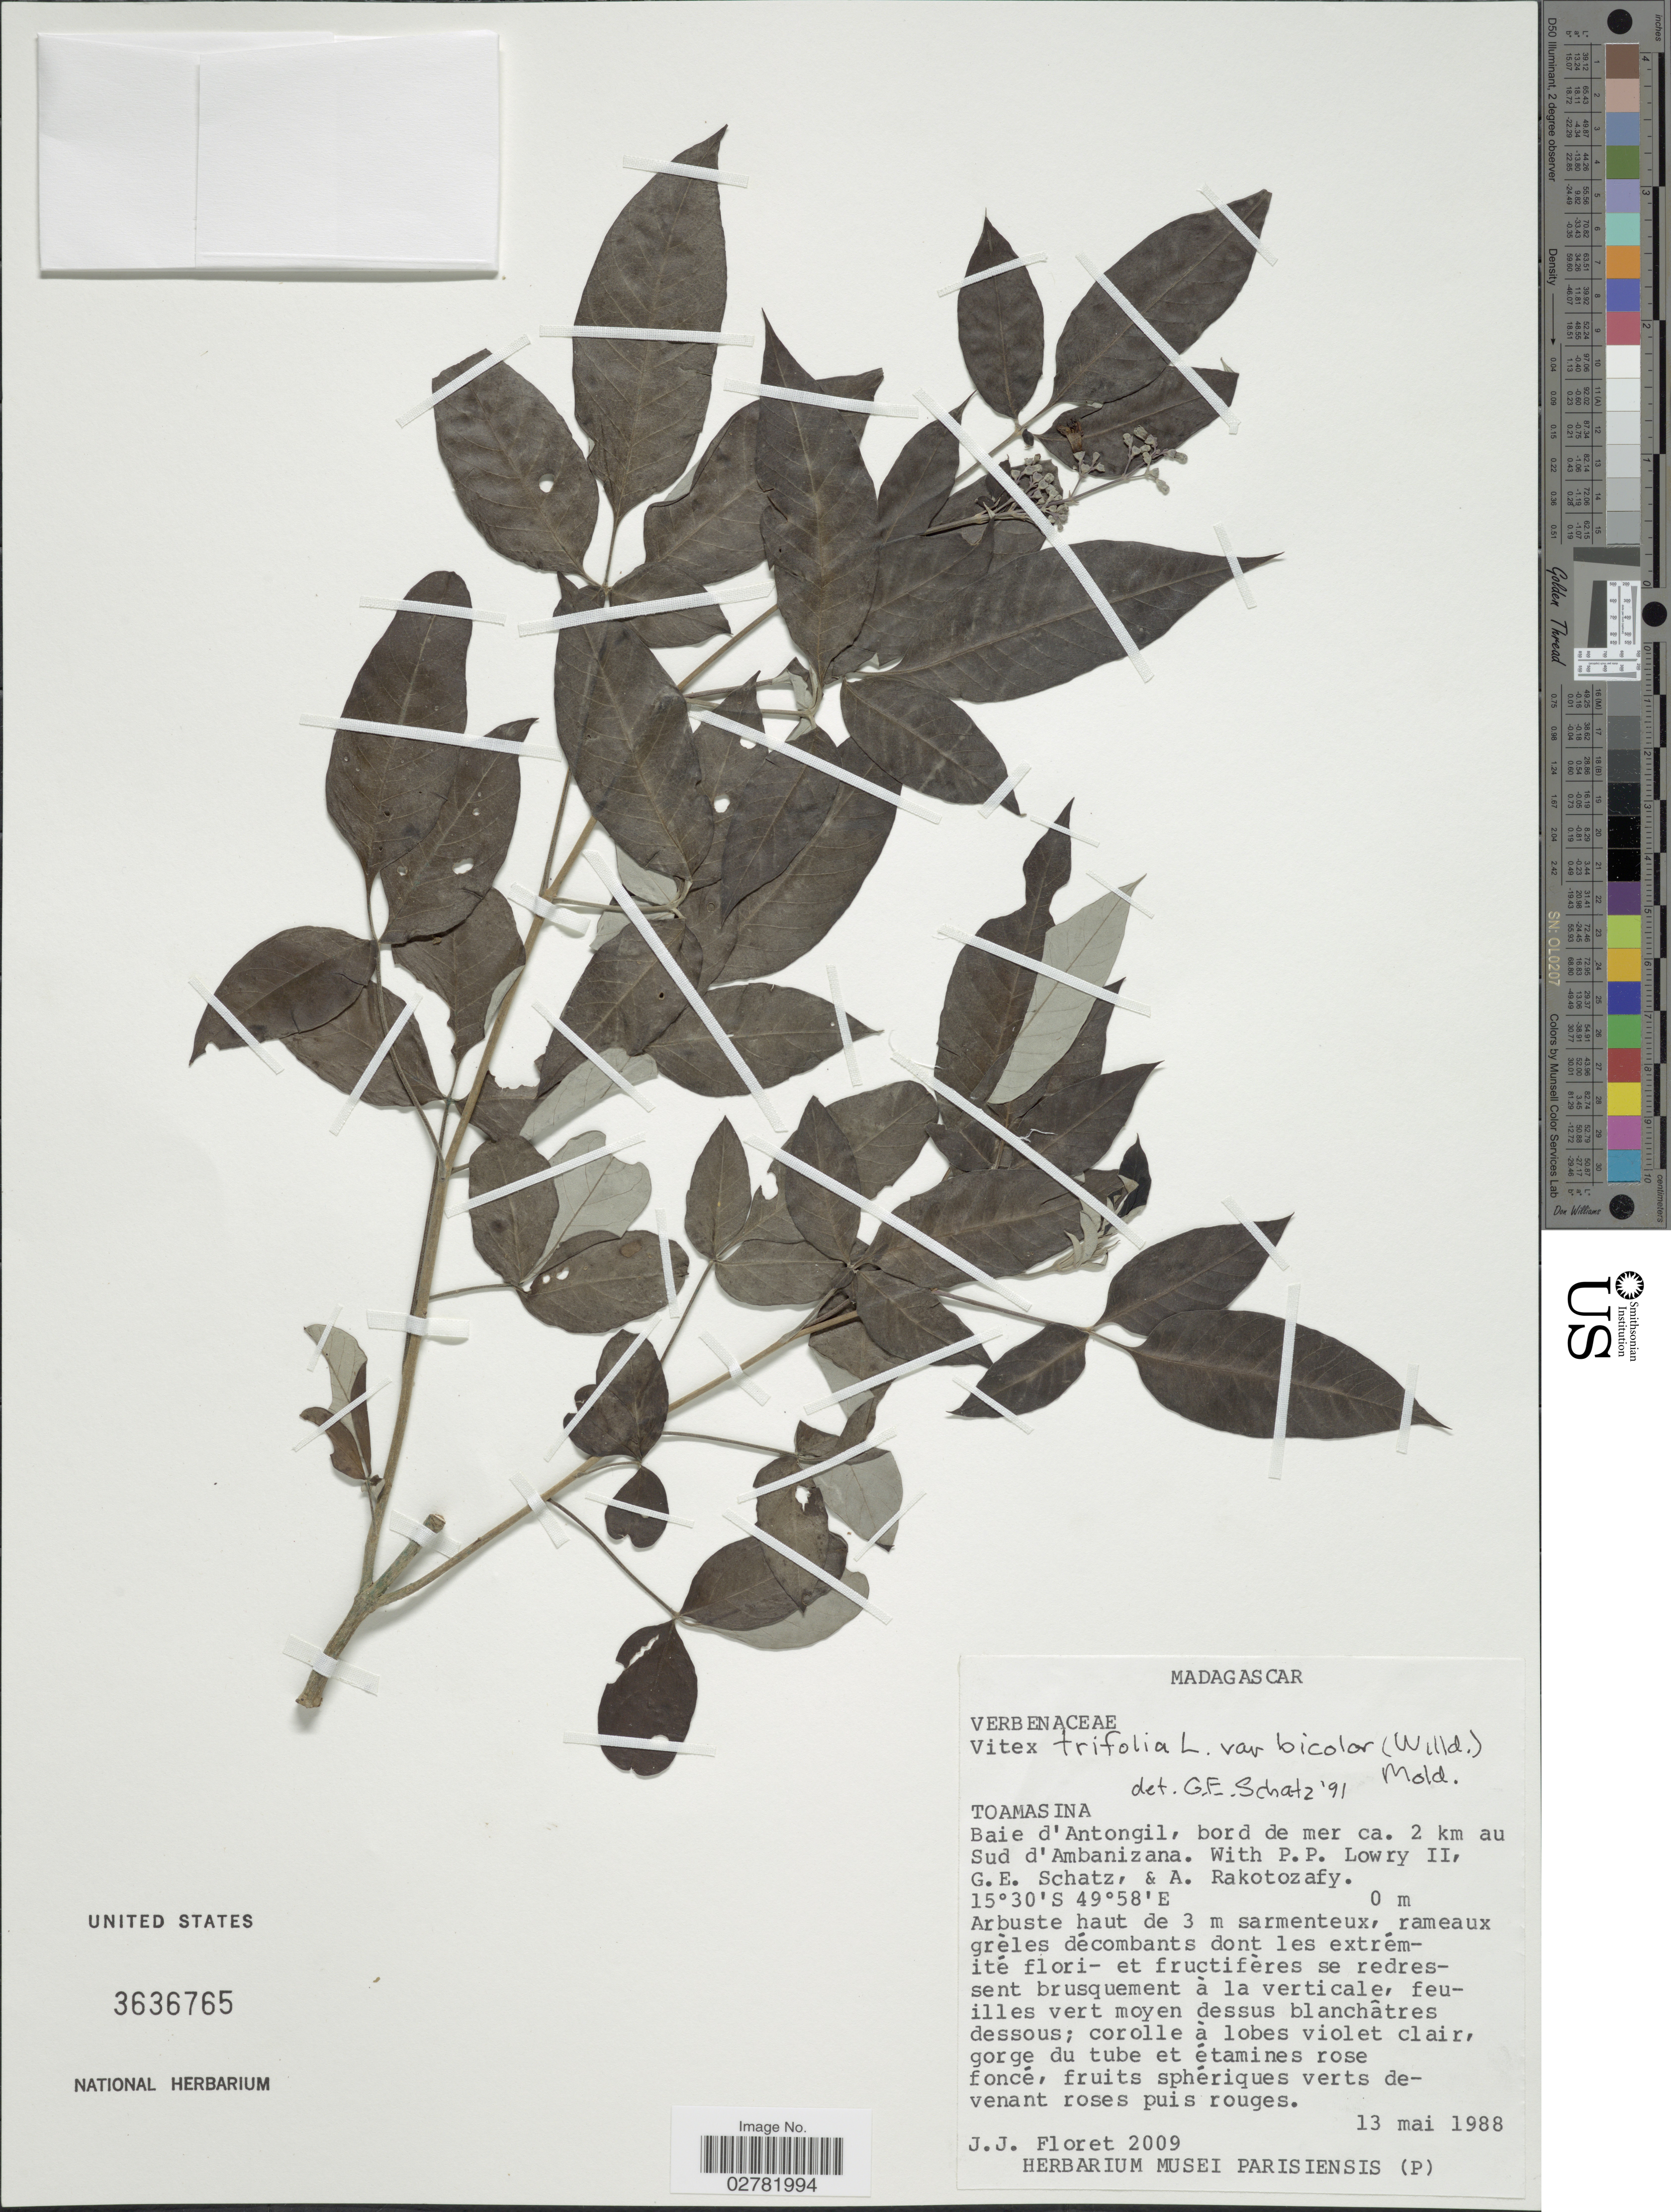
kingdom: Plantae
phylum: Tracheophyta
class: Magnoliopsida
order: Lamiales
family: Lamiaceae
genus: Vitex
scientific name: Vitex trifolia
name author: L.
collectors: J. Floret, P. P. Lowry, G. Schatz & A. Rakotozafy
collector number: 2009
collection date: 1988-05-13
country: Madagascar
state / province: Analanjirofo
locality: Baie d'Antongil, bord de mer ca. 2 km au Sud d'Ambanizana.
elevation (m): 0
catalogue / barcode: US 3636765